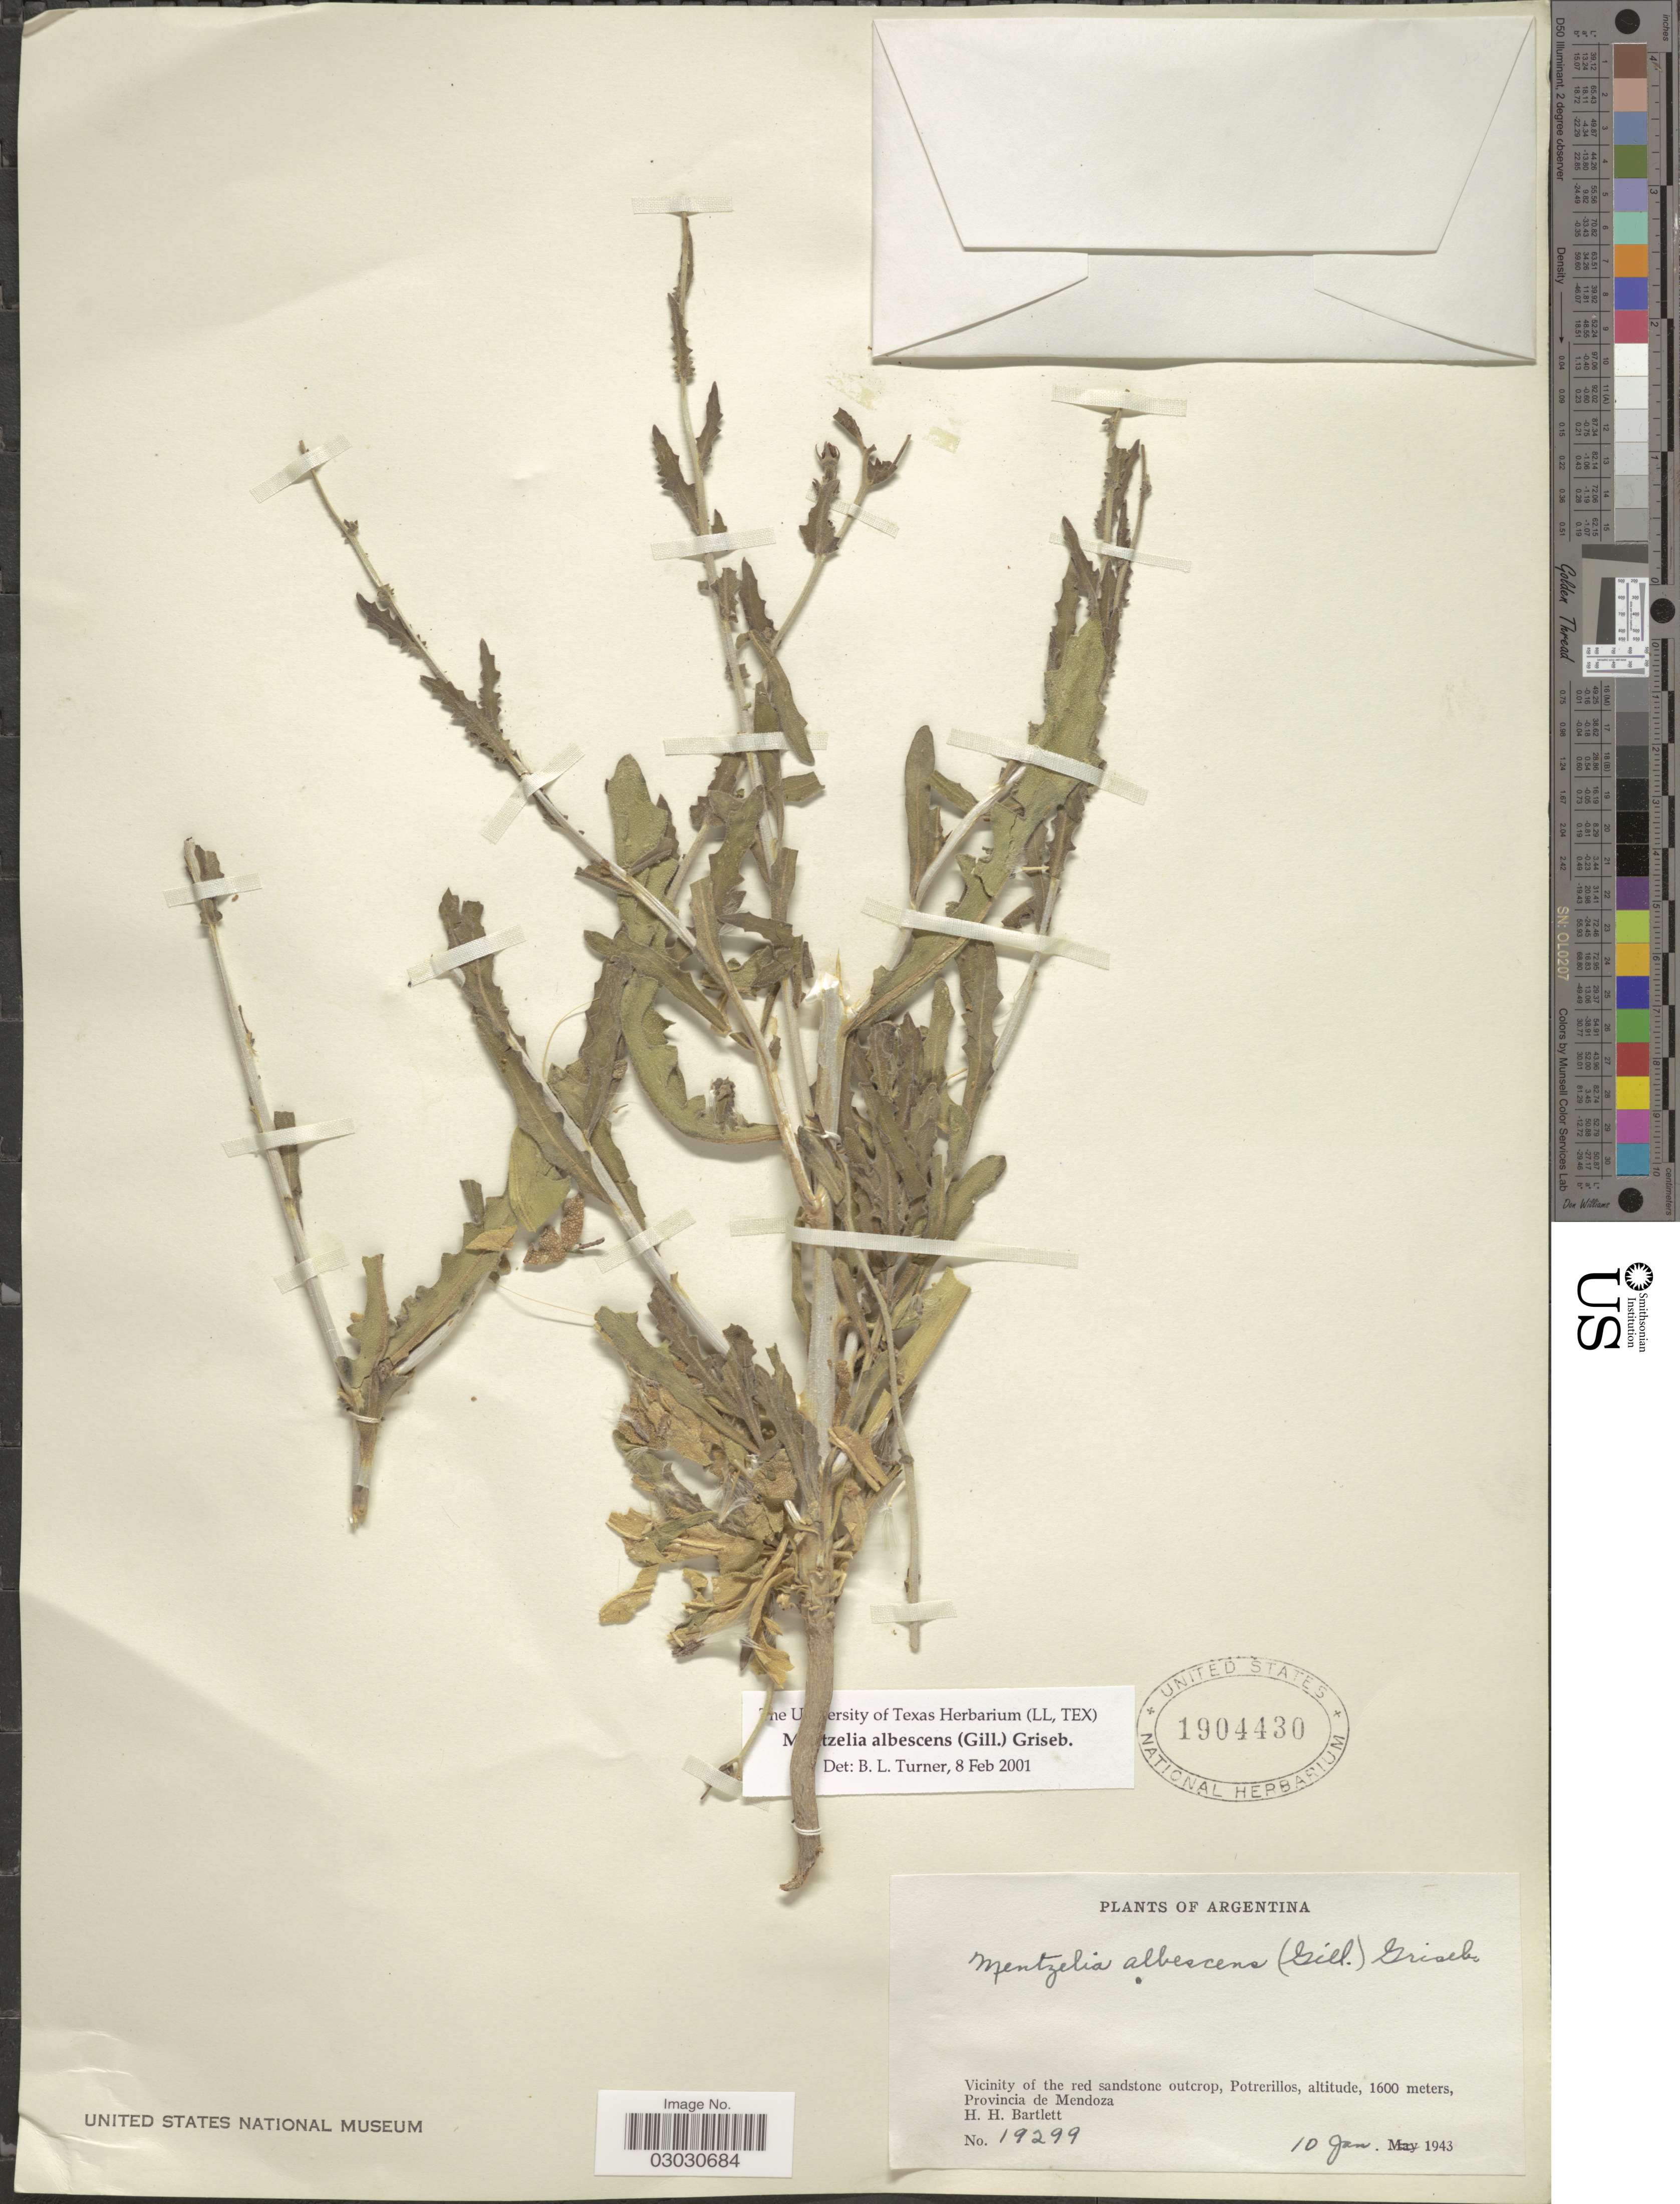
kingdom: Plantae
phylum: Tracheophyta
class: Magnoliopsida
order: Cornales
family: Loasaceae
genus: Mentzelia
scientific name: Mentzelia albescens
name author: (Gillies ex Arn.) Griseb.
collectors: H. H. Bartlett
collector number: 19299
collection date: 1943-01-10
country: Argentina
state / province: Mendoza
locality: Vicinity of the red sandstone outcrop, Potrerillos. Provincia de Mendoza.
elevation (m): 1600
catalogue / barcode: US 1904430